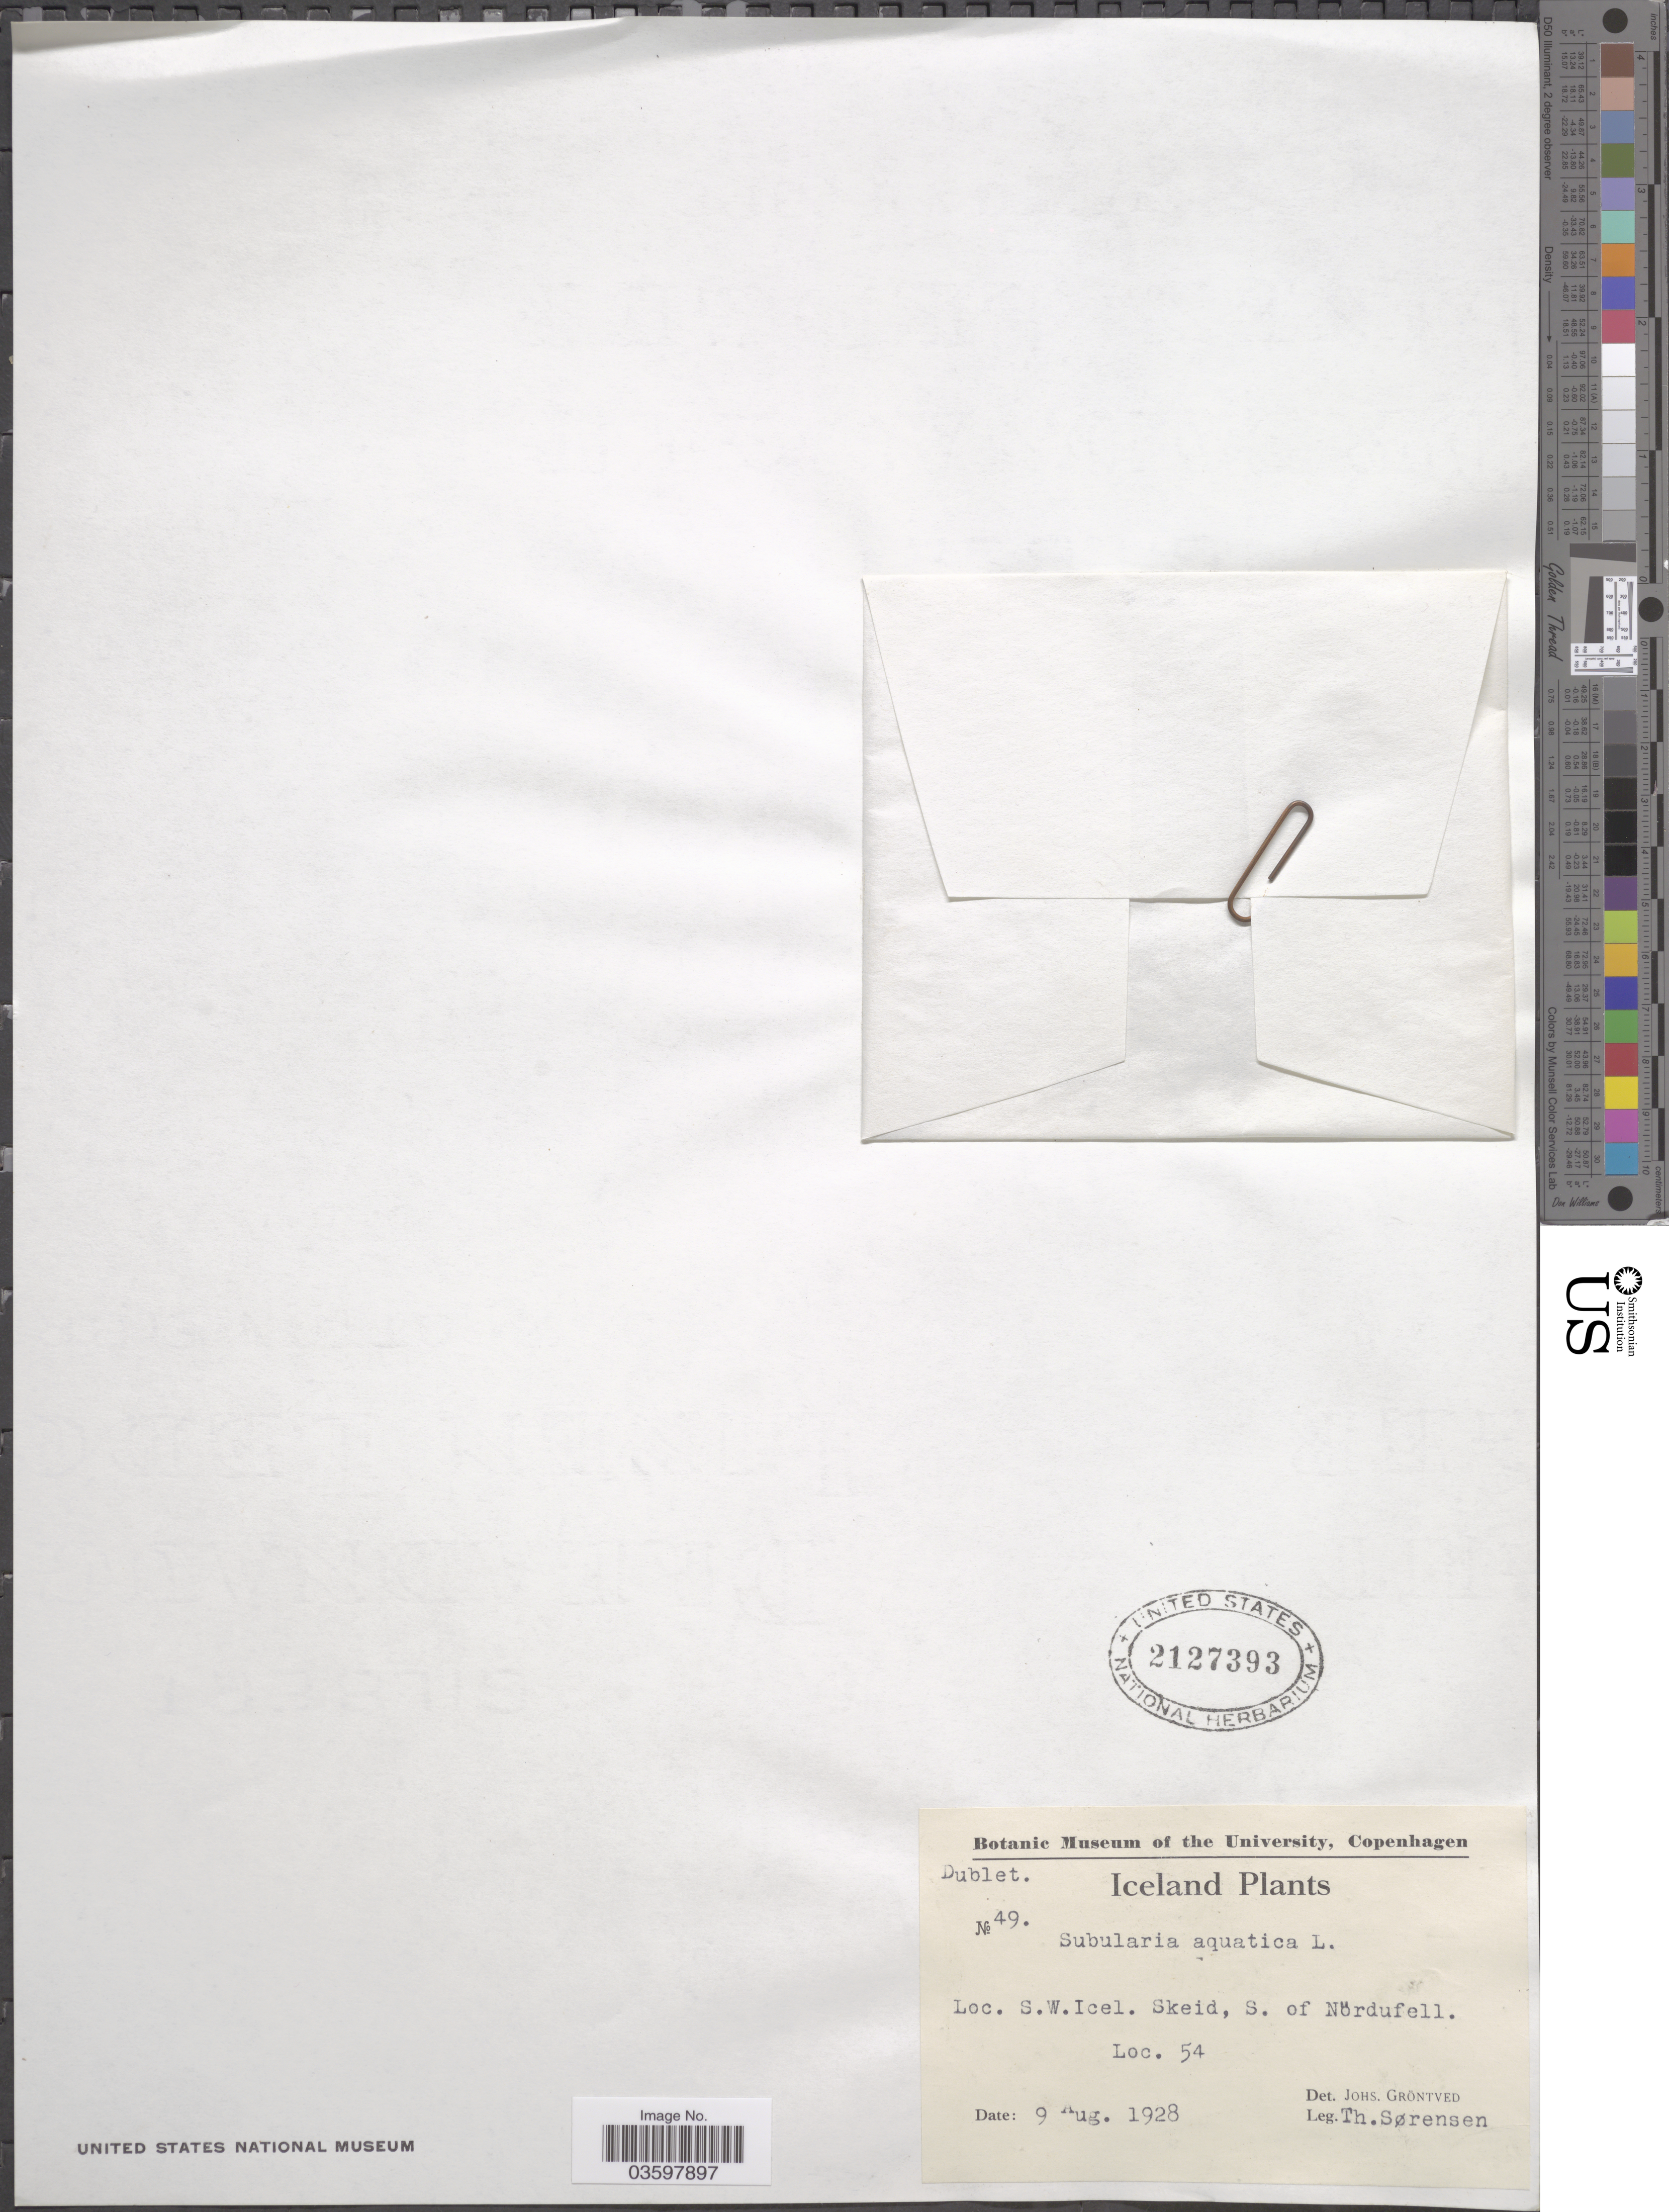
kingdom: Plantae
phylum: Tracheophyta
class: Magnoliopsida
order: Brassicales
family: Brassicaceae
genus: Subularia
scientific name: Subularia aquatica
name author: L.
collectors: J. Gröntved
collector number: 49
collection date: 1928-08-09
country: Iceland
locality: S. W. Icel. Skeid, S. of Nördufell. Loc. 54.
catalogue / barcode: US 2127393